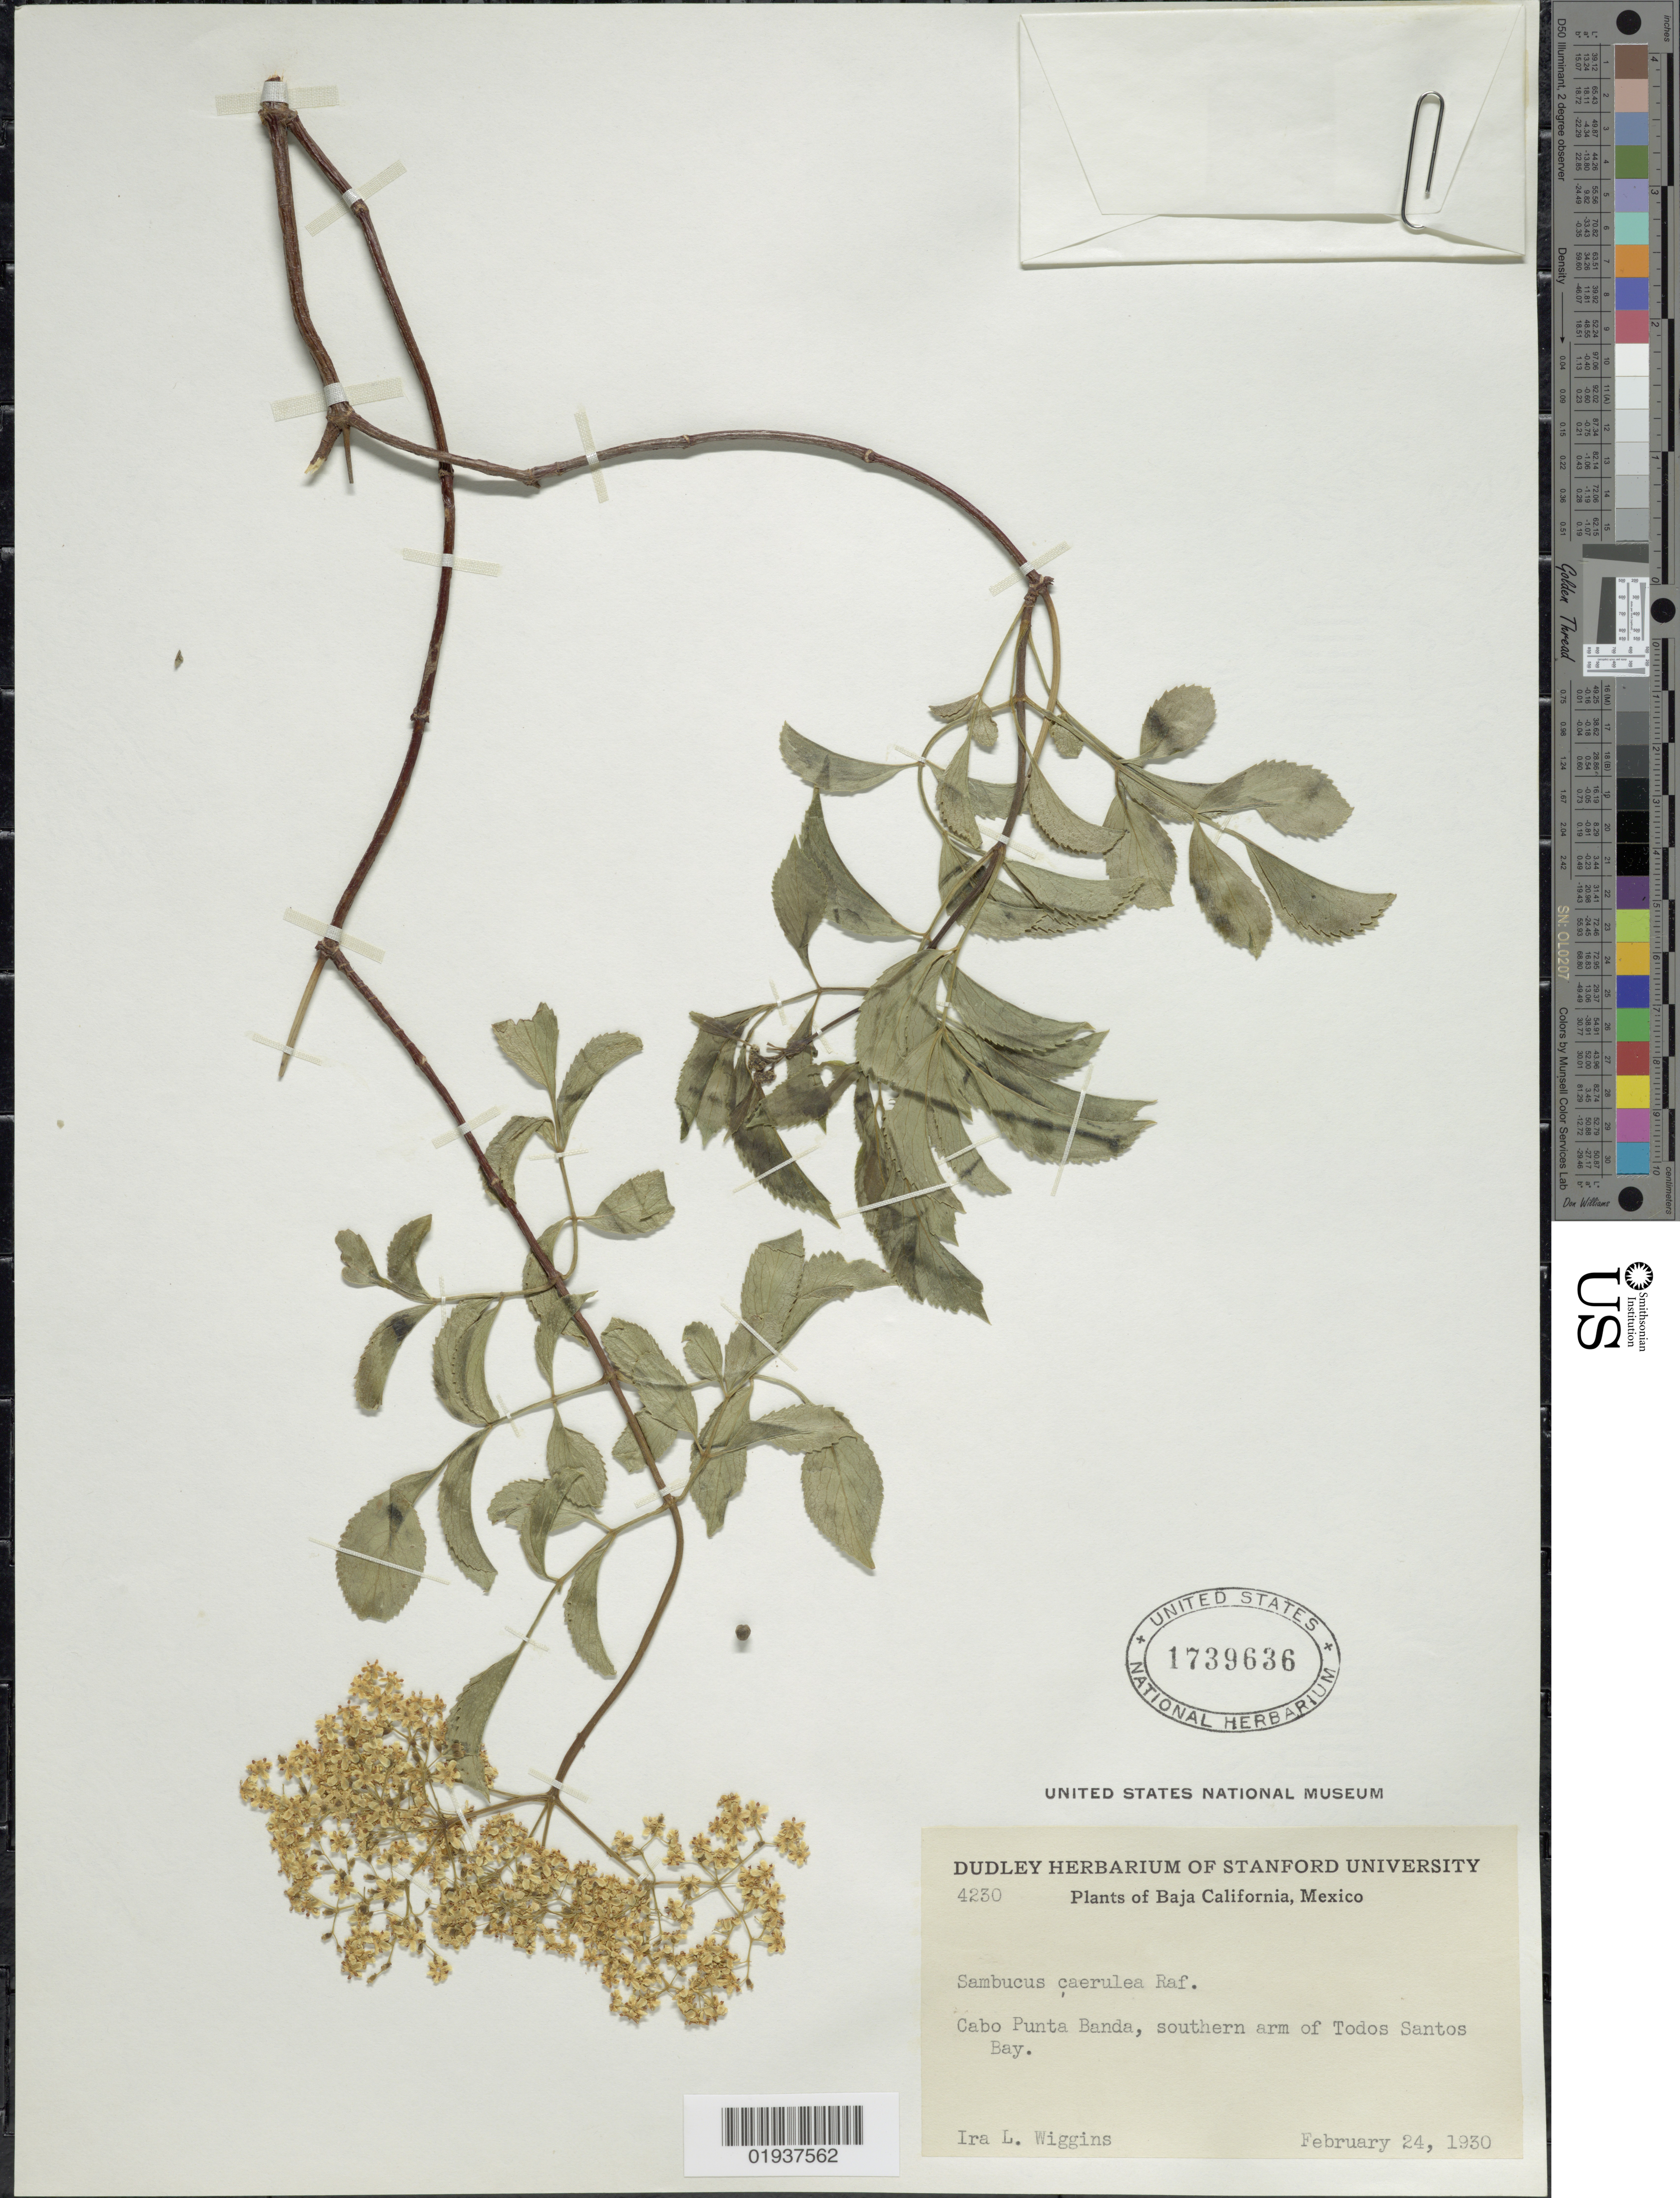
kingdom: Plantae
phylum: Tracheophyta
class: Magnoliopsida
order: Dipsacales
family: Viburnaceae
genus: Sambucus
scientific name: Sambucus cerulea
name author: Raf.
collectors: I. L. Wiggins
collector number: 4230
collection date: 1930-02-24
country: Mexico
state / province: Baja California Sur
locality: Cabo Punta Banda, southern arm of Todos Santos Bay.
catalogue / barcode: US 1739636